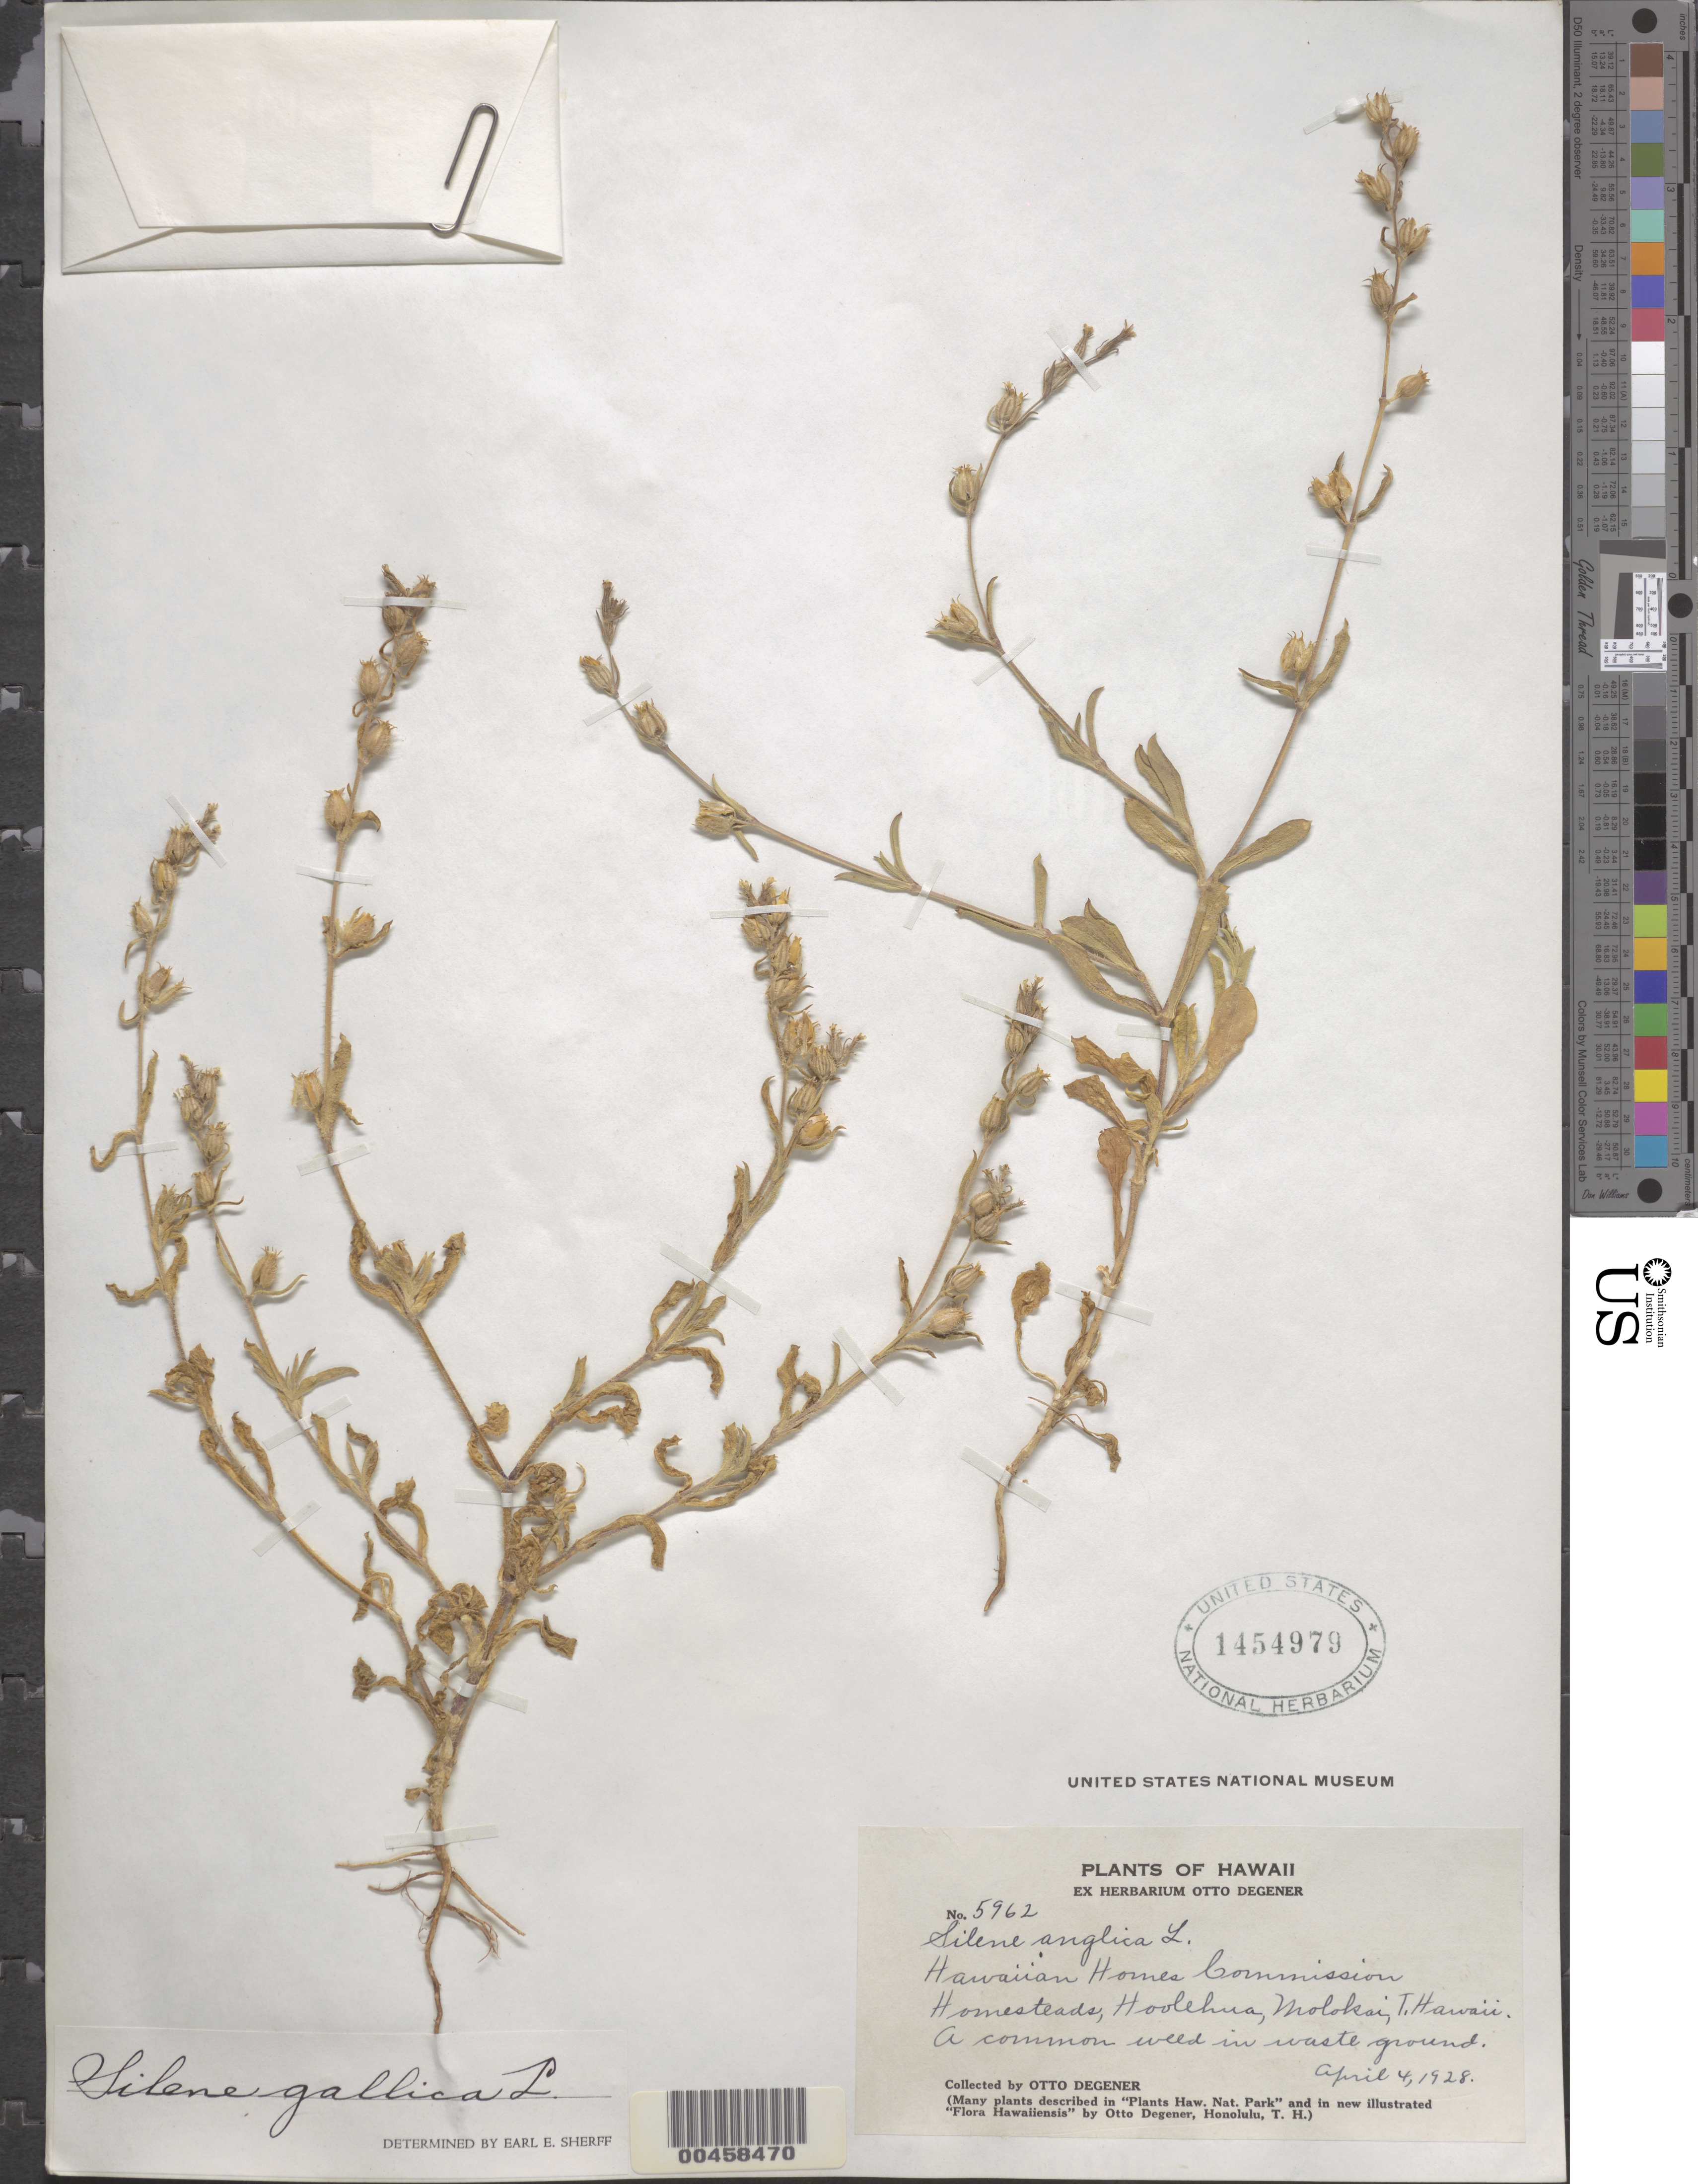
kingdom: Plantae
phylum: Tracheophyta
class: Magnoliopsida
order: Caryophyllales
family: Caryophyllaceae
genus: Silene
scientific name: Silene gallica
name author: L.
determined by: Sherff, E. E.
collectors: O. Degener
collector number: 5962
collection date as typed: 4 Apr 1928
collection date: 1928-04-04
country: United States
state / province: Hawaii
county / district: Maui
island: Moloka'i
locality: Hawaiian Homes Commission Homesteads, Hoolehua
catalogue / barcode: US 1454979